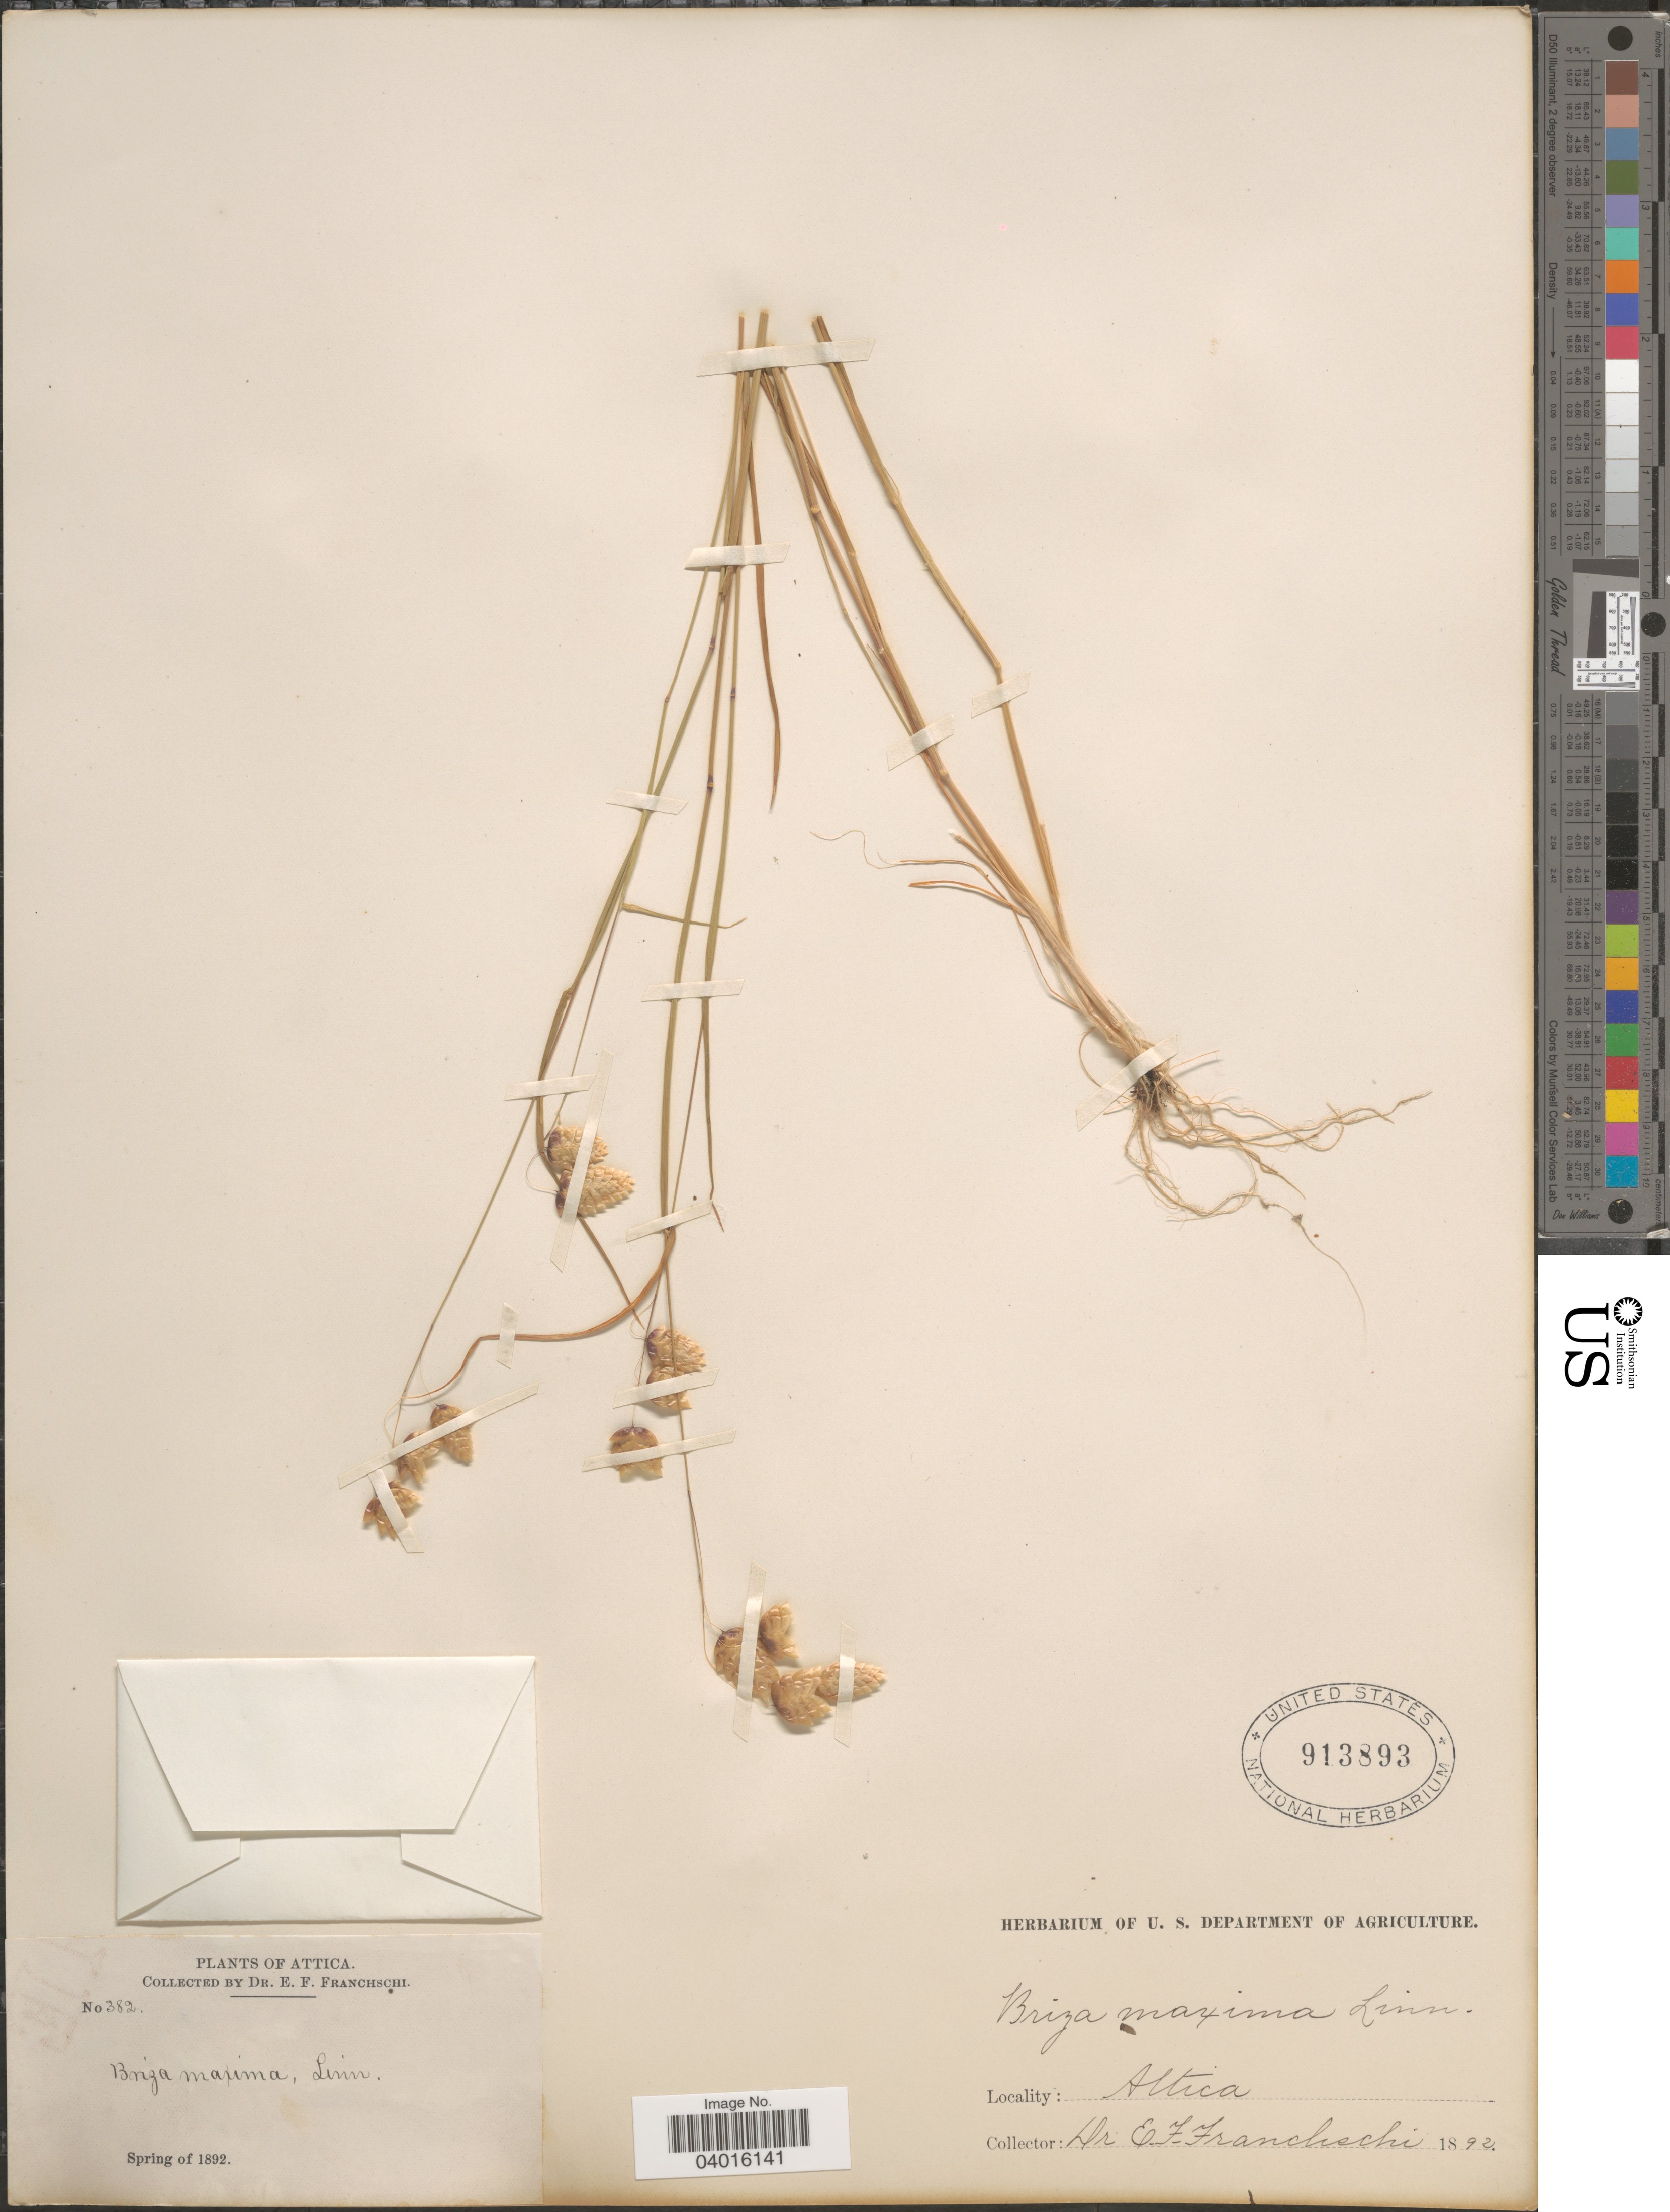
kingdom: Plantae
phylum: Tracheophyta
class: Liliopsida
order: Poales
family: Poaceae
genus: Briza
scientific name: Briza maxima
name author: L.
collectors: E. Franchschi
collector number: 382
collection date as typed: Spring of 1892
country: Greece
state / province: Attica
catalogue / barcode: US 913893